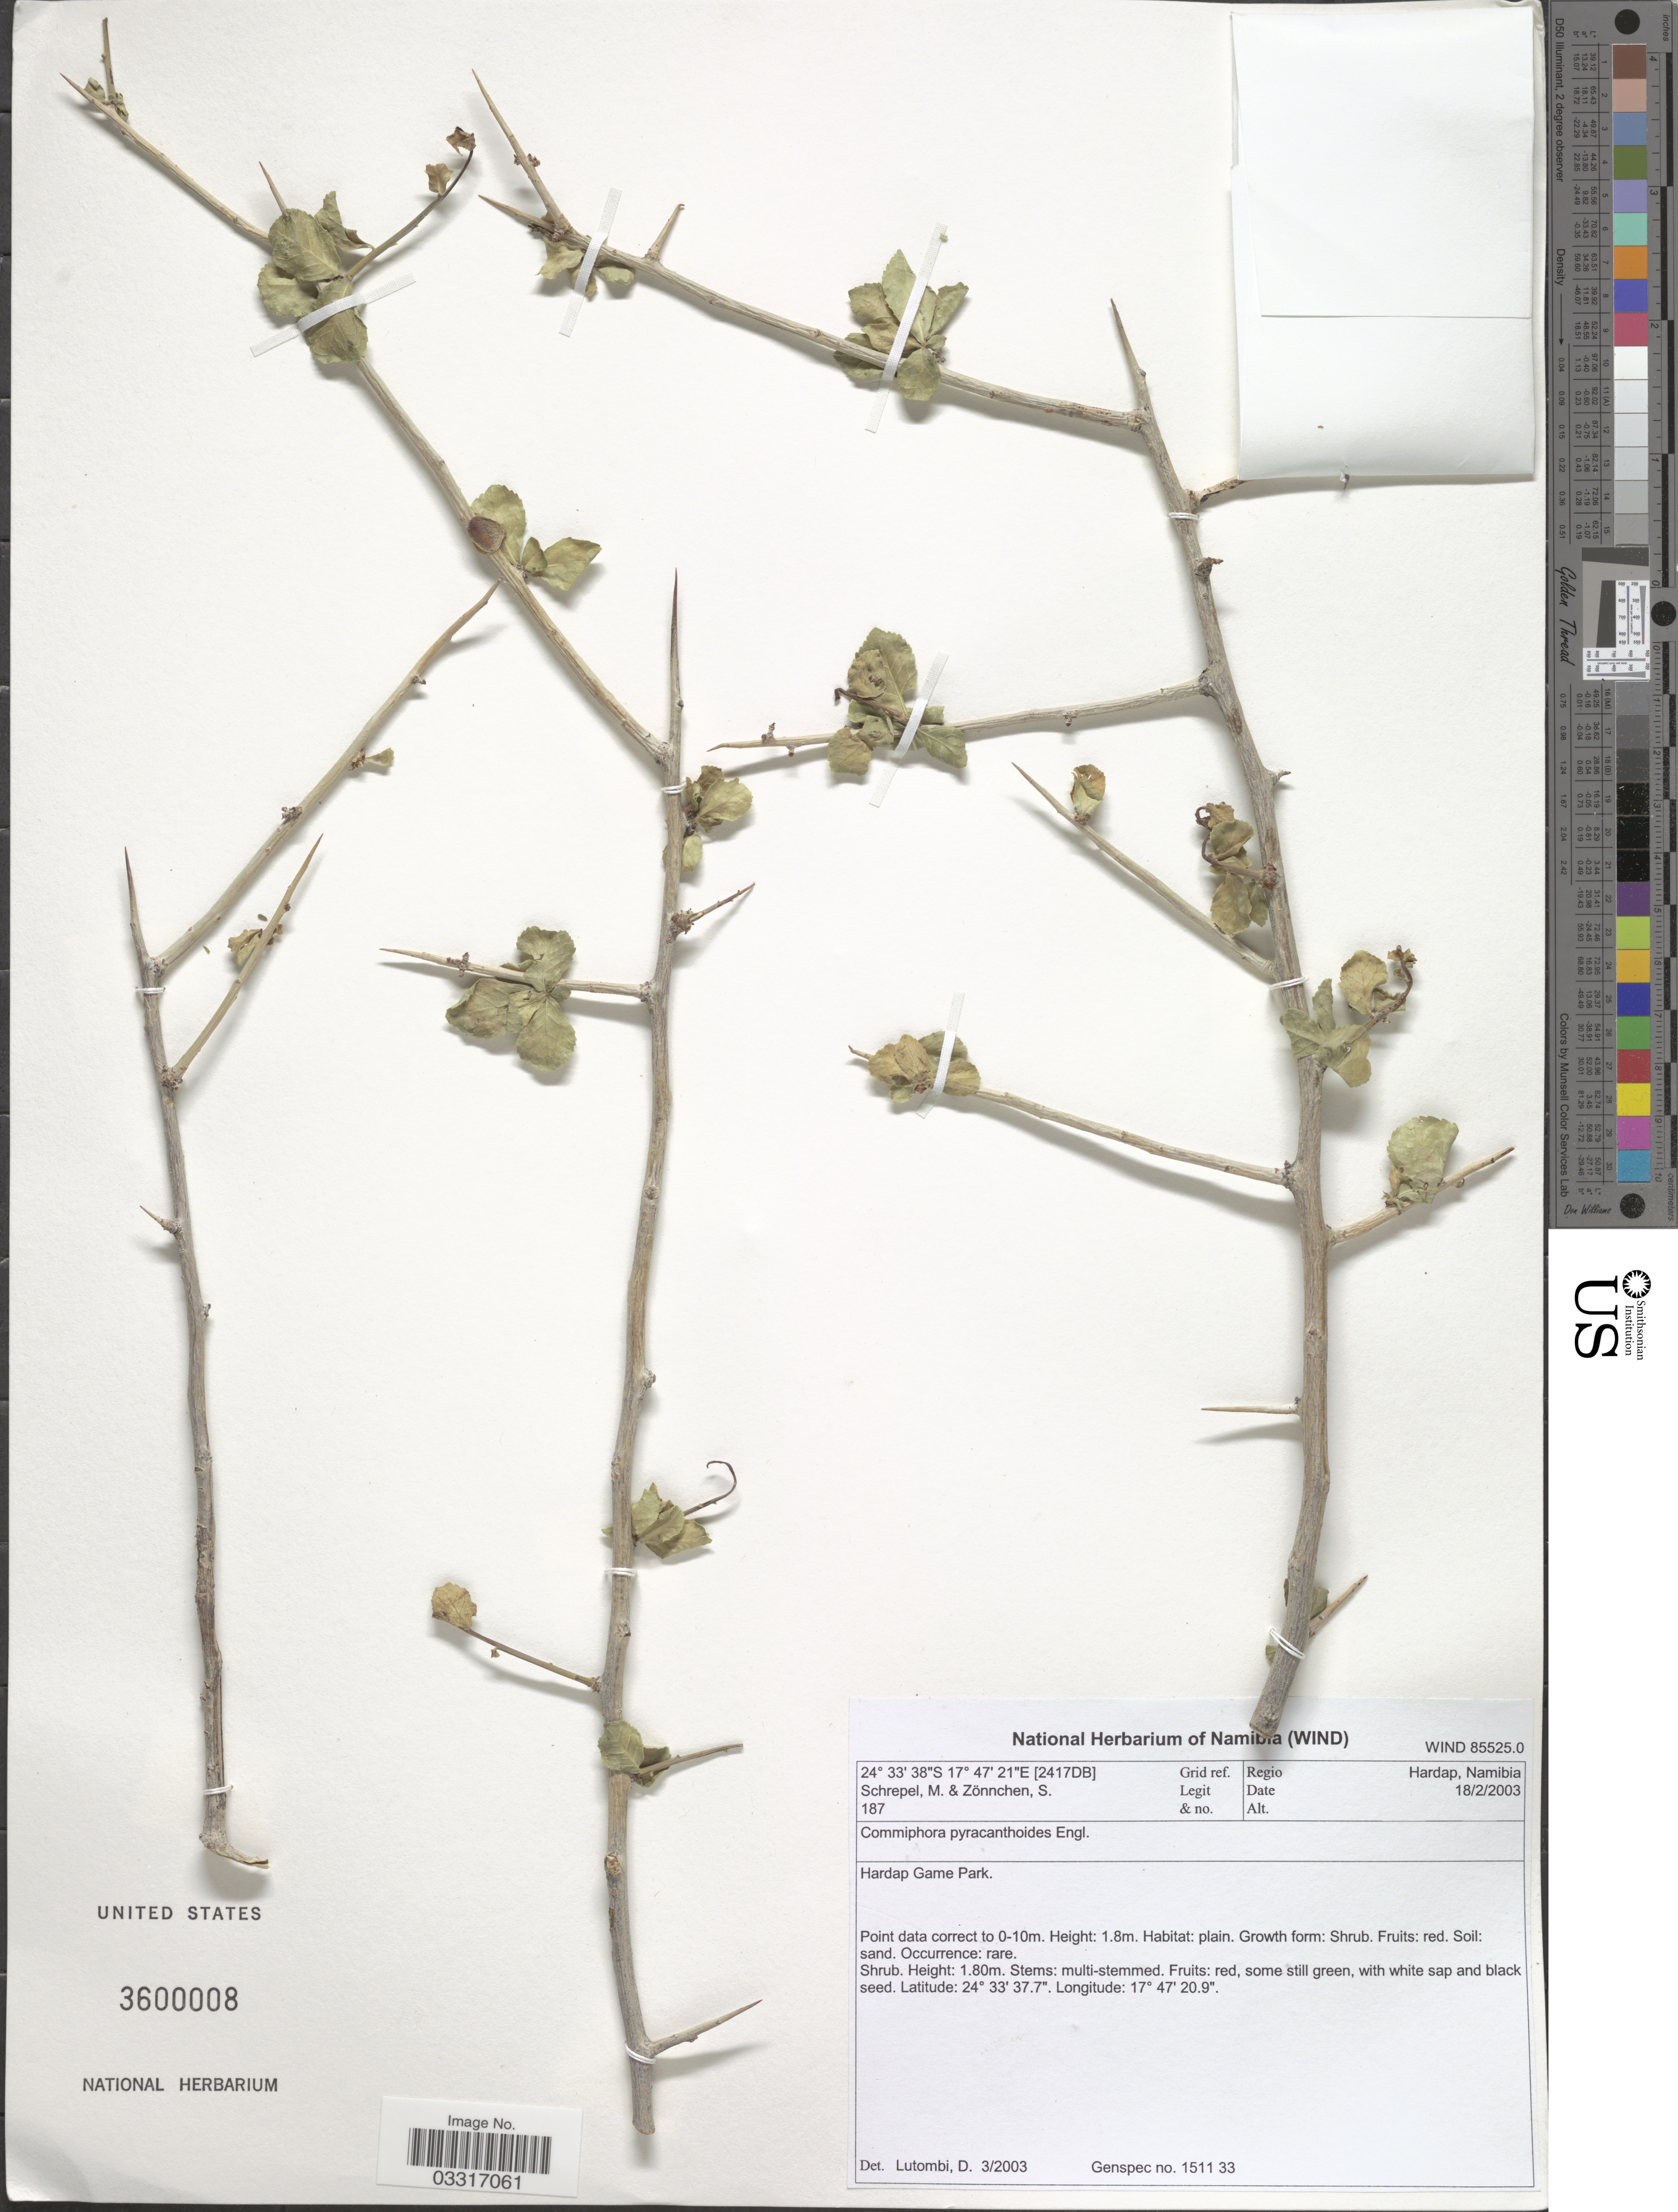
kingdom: Plantae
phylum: Tracheophyta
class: Magnoliopsida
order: Sapindales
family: Burseraceae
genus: Commiphora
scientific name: Commiphora pyracanthoides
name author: Engl.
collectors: M. Schrepel & S. Zonnchen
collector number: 187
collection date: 2003-02-18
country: Namibia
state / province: Hardap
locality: Regio Hardap, Namibia. Grid ref. (2417DB). Hardap Game Park.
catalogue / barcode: US 3600008